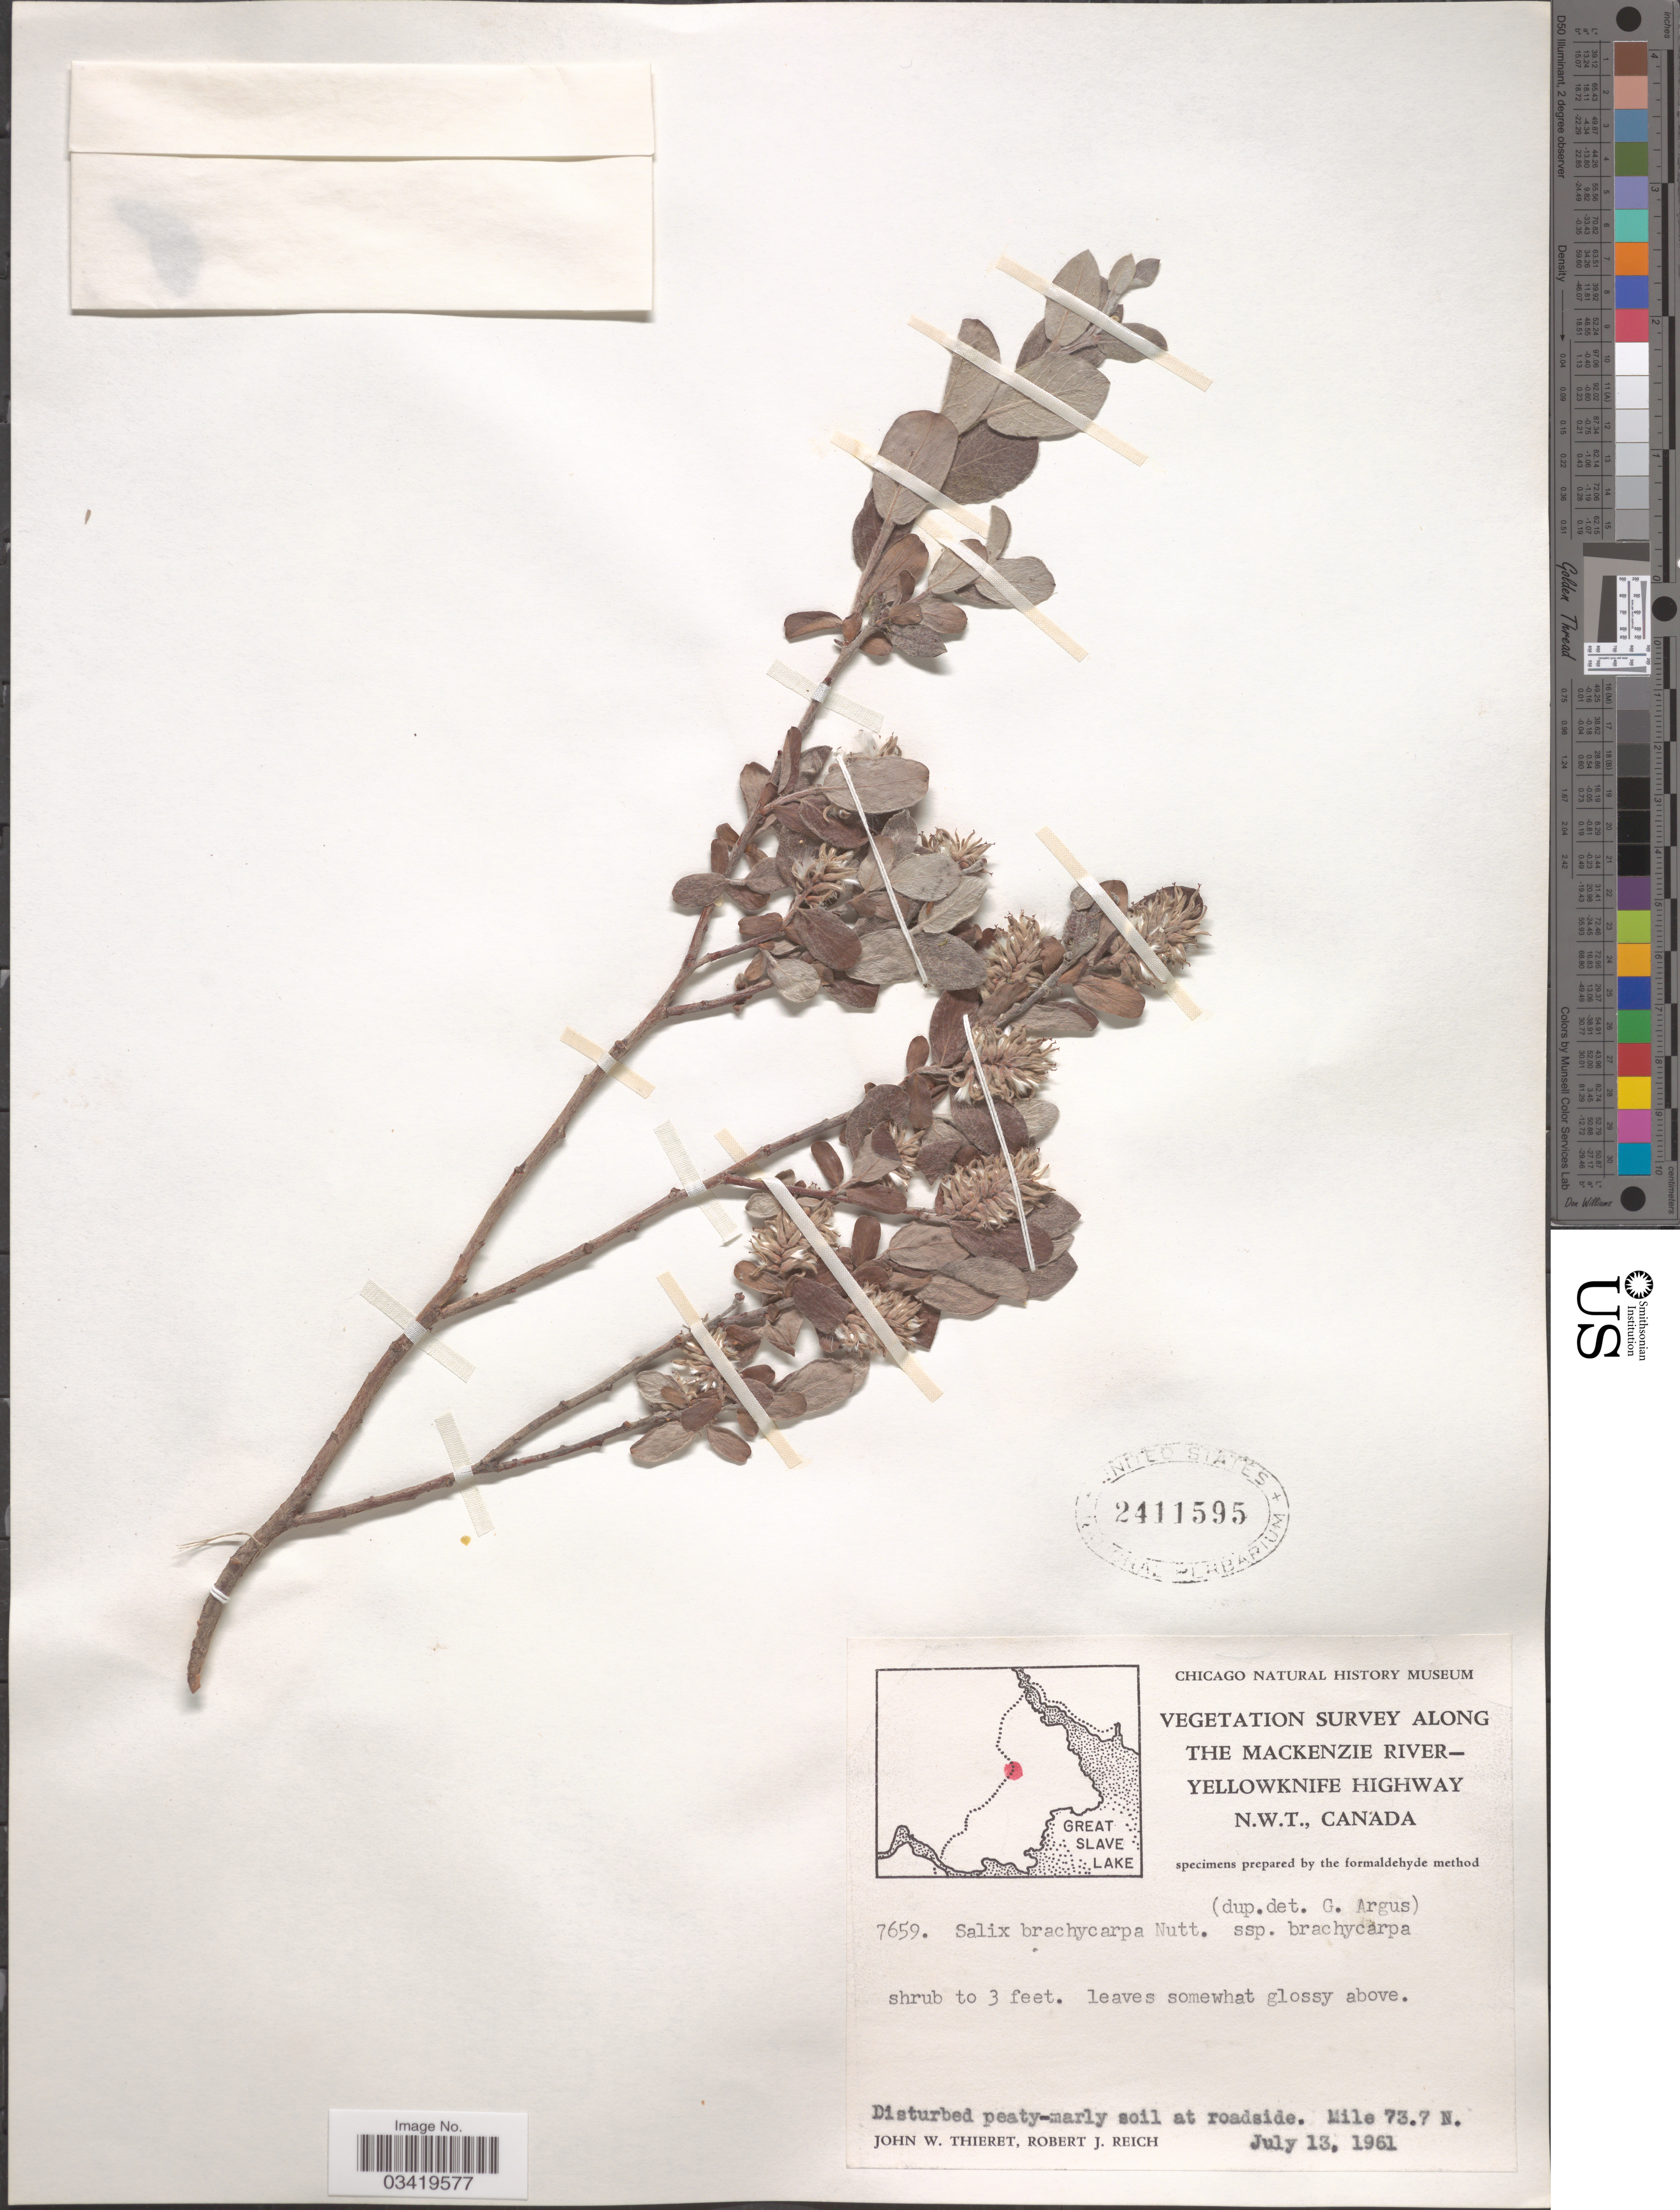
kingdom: Plantae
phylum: Tracheophyta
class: Magnoliopsida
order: Malpighiales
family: Salicaceae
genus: Salix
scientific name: Salix brachycarpa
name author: Nutt.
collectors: J. W. Thieret & R. Reich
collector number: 7659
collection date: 1961-07-13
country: Canada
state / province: Northwest Territories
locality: Along the Mackenzie River-Yellowknife Highway. Mile 73.7 N.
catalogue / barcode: US 2411595